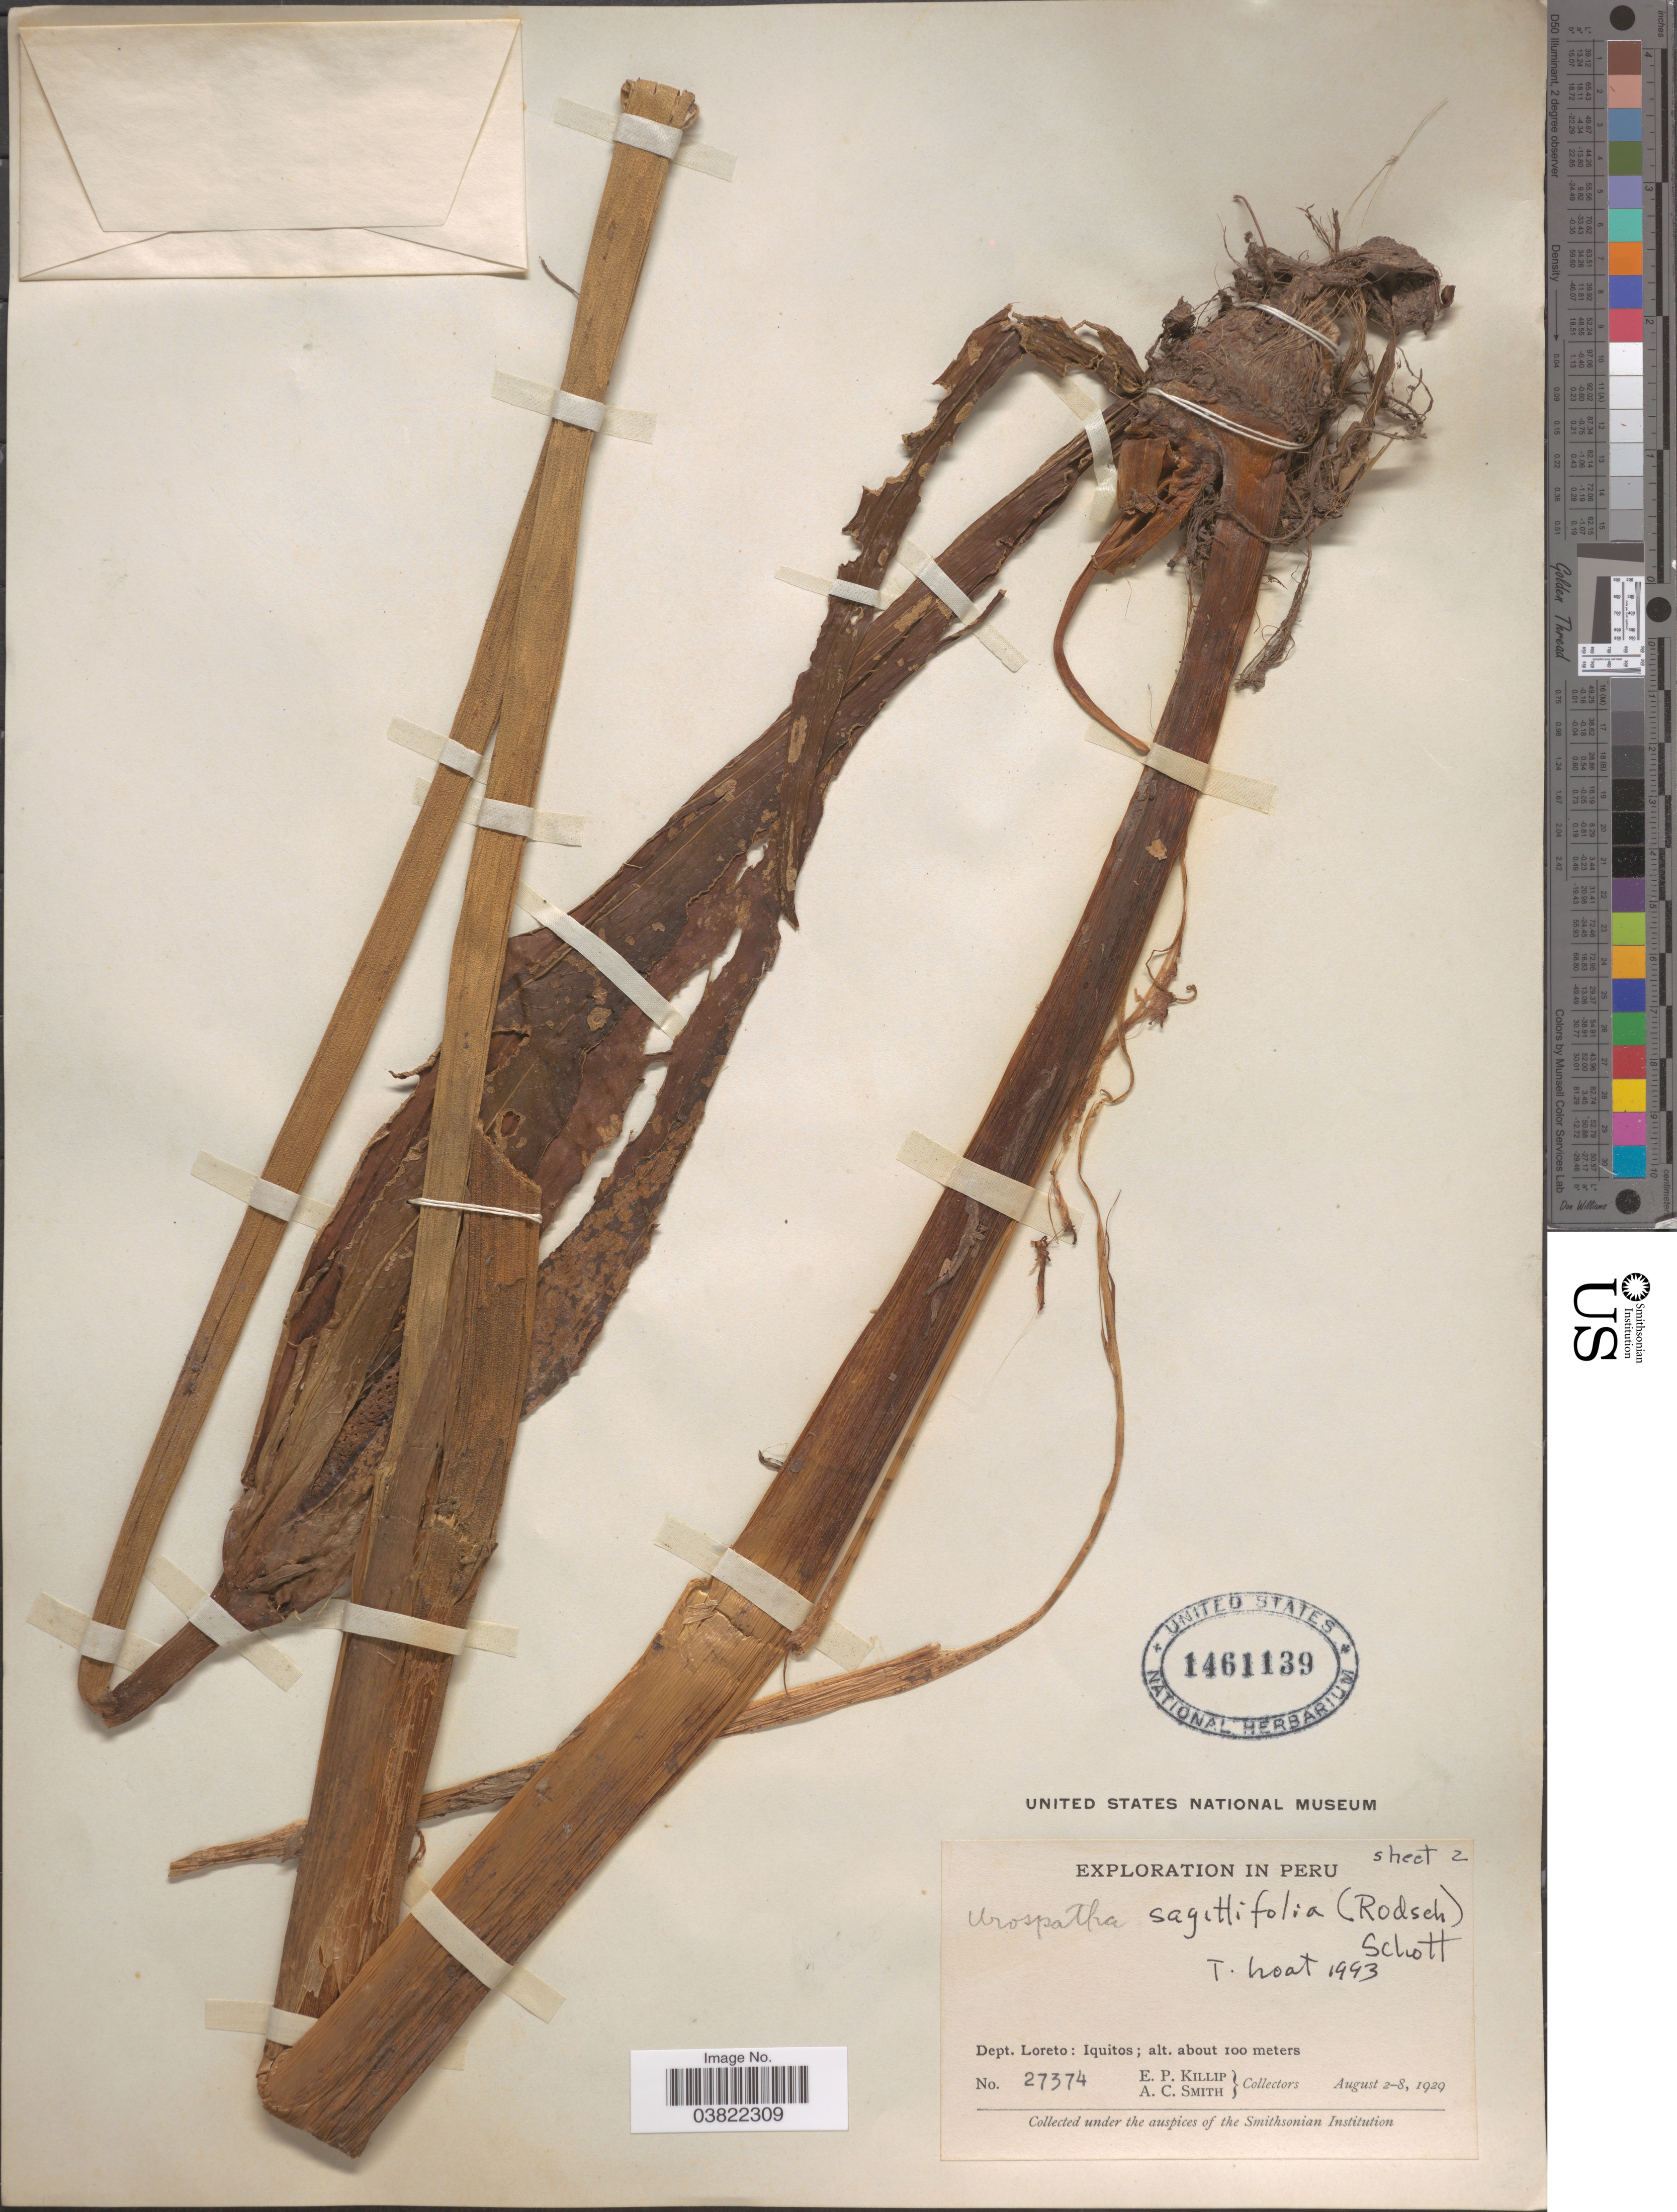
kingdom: Plantae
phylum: Tracheophyta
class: Liliopsida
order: Alismatales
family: Araceae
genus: Urospatha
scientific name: Urospatha sagittifolia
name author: (Rudge) Schott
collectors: E. P. Killip & A. C. Smith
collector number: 27374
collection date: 1929-08-02/1929-08-08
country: Peru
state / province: Loreto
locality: Dept. Loreto: Iquitos.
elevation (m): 100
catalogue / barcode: US 1461139